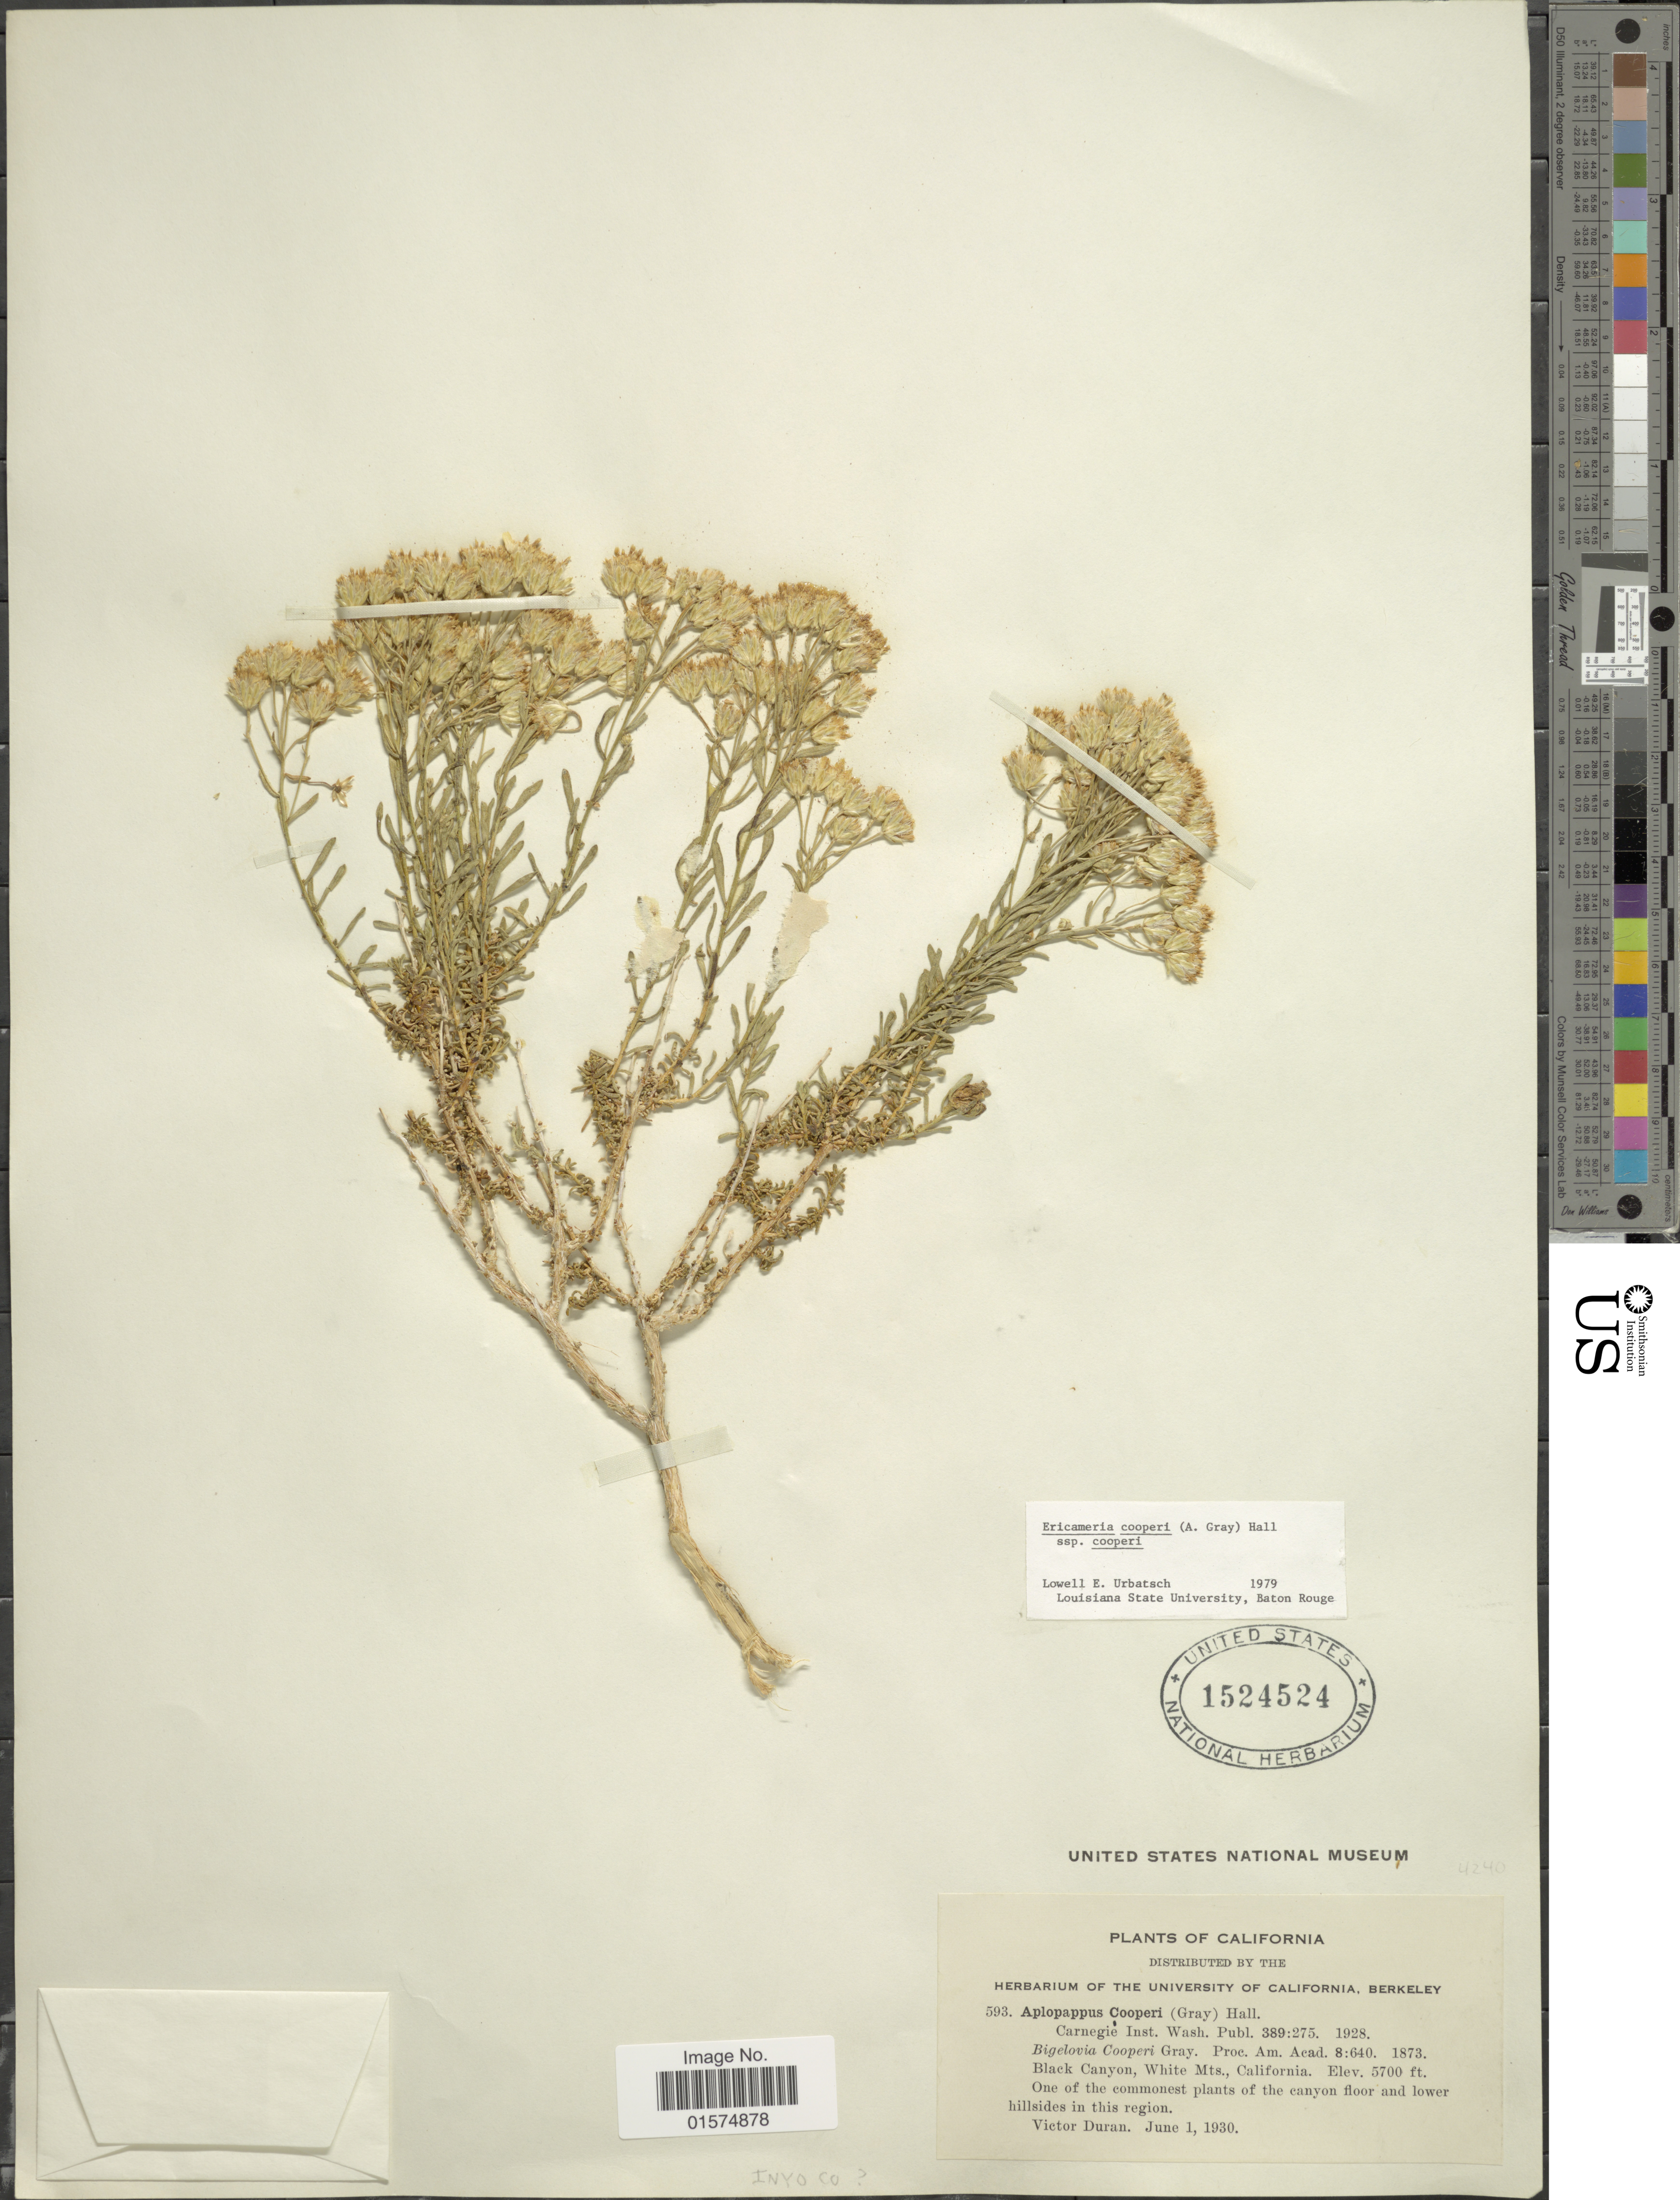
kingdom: Plantae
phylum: Tracheophyta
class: Magnoliopsida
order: Asterales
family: Asteraceae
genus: Ericameria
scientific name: Ericameria cooperi var. cooperi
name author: (A. Gray) Hall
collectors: V. Duran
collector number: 593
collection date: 1930-06-01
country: United States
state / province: California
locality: Black Canyon, White Mts.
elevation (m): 1737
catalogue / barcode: US 1524524